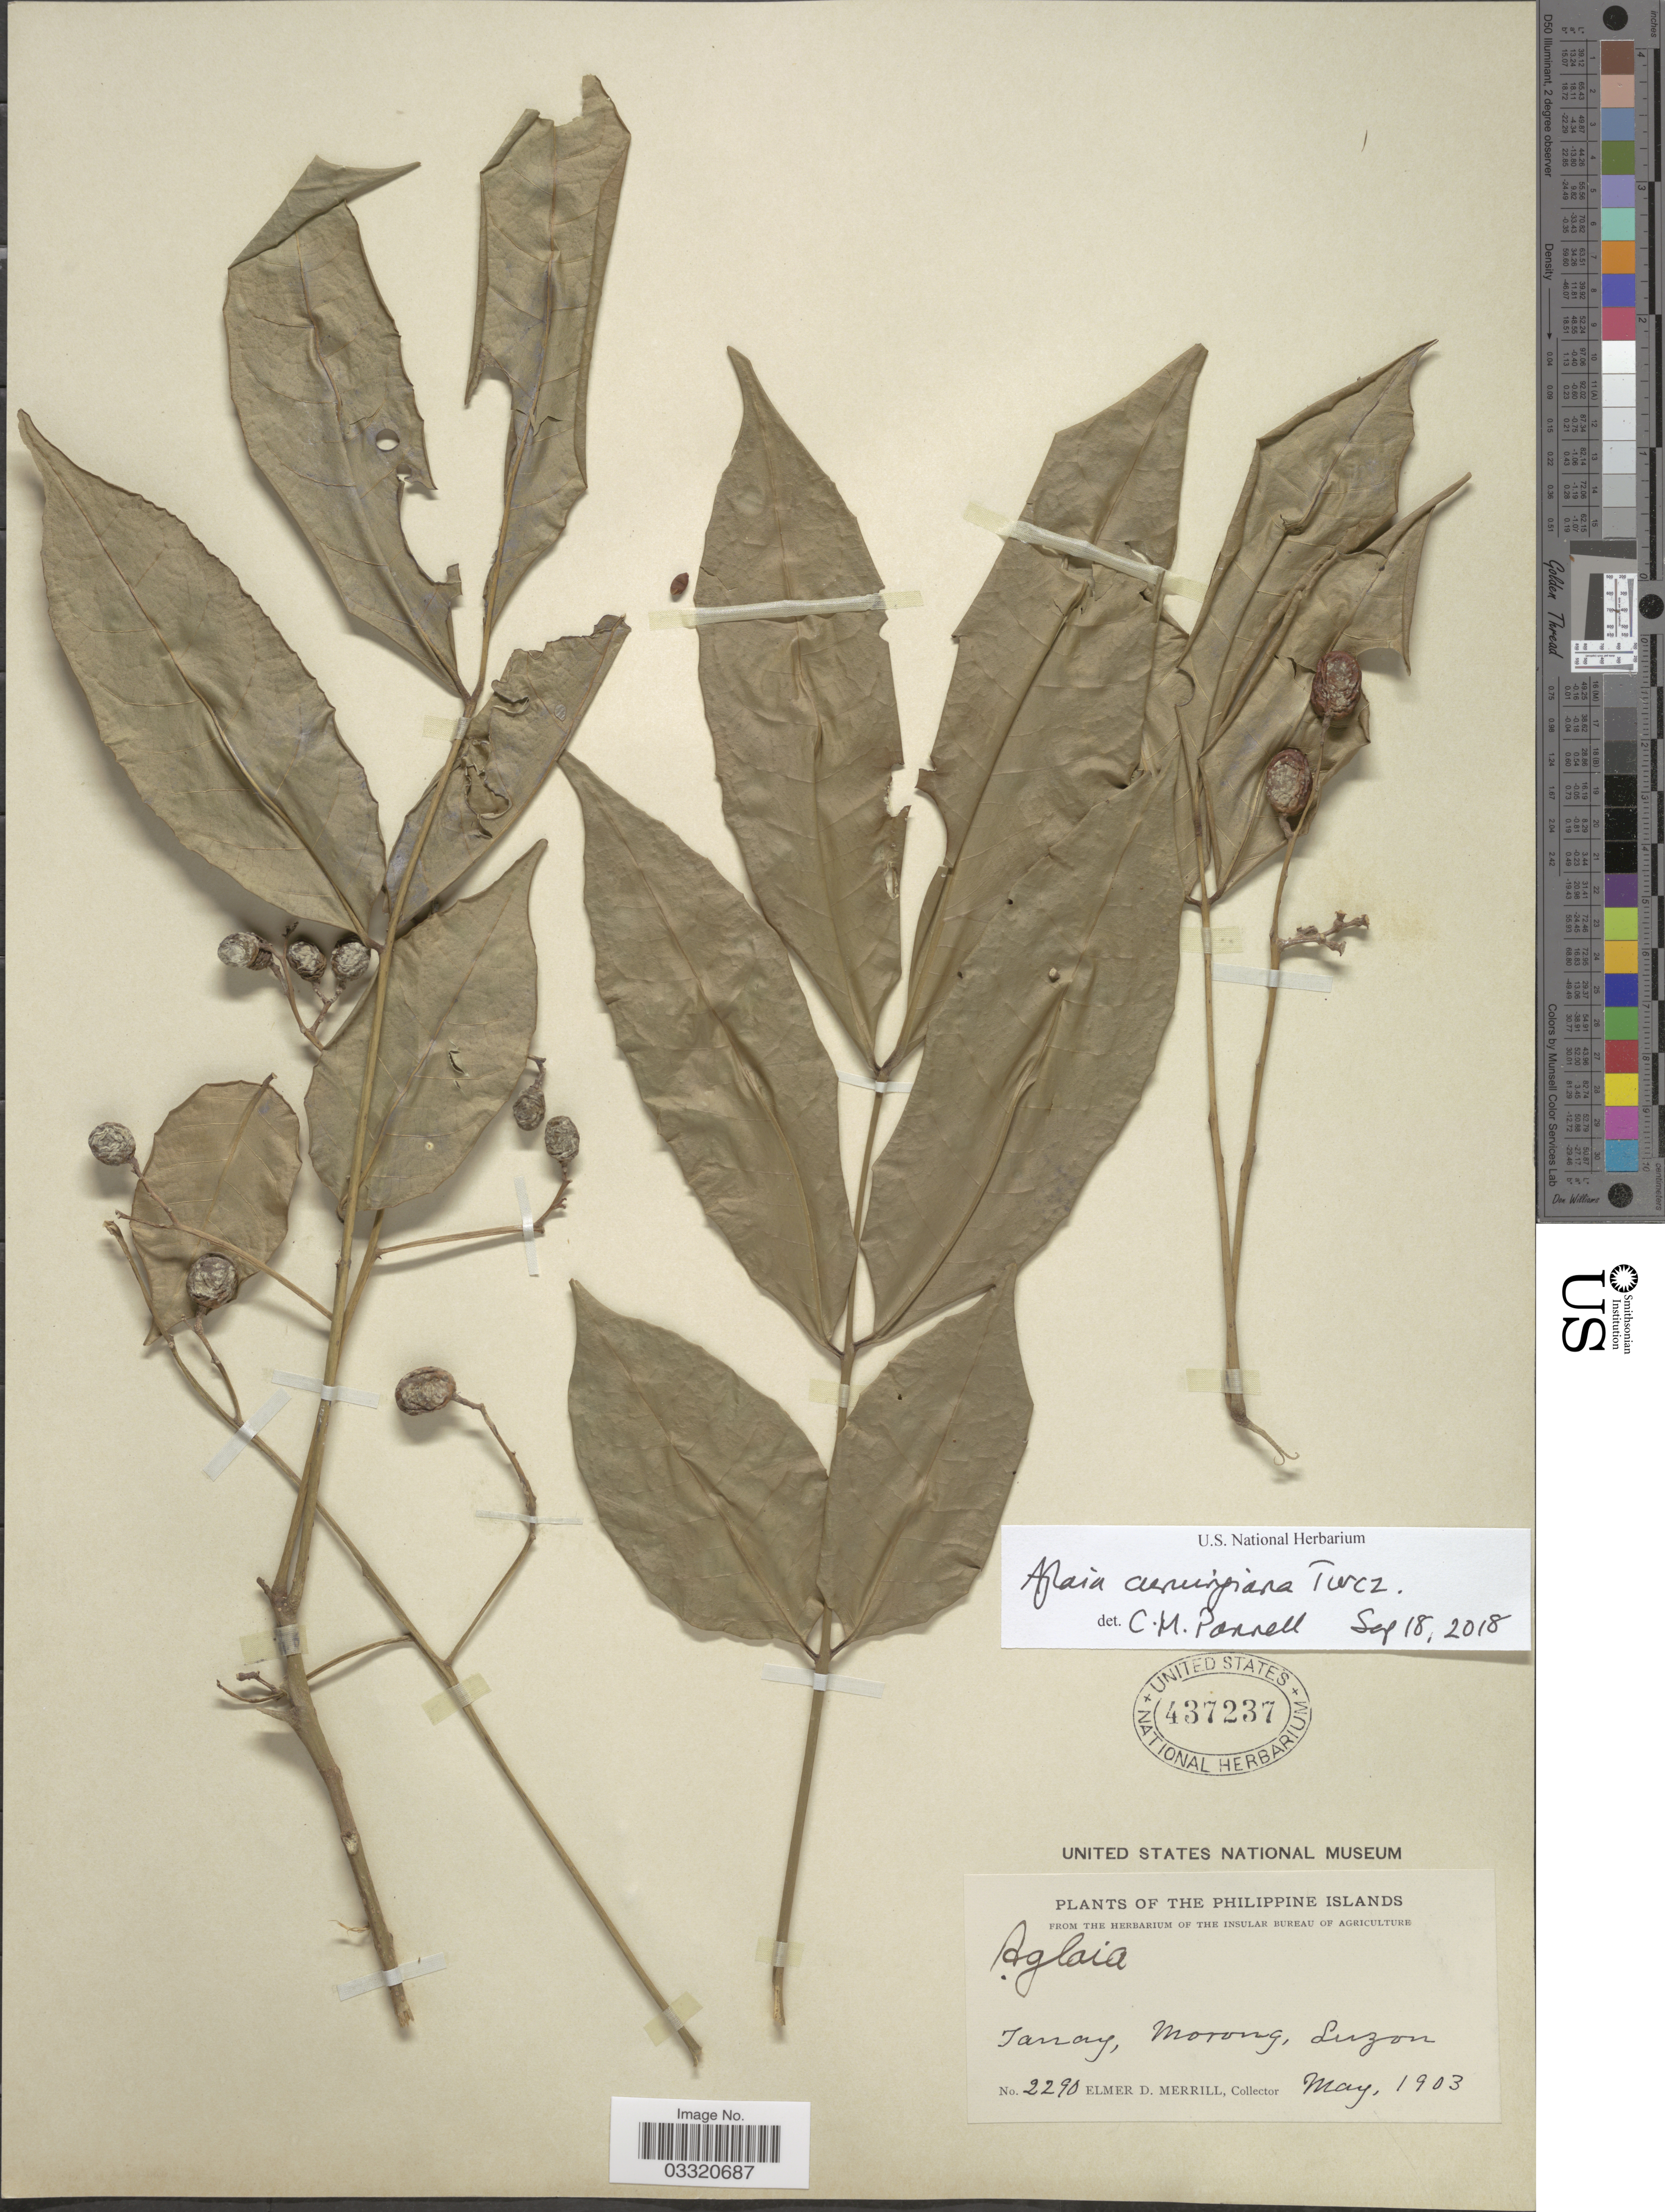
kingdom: Plantae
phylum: Tracheophyta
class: Magnoliopsida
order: Sapindales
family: Meliaceae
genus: Aglaia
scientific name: Aglaia cumingiana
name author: Turcz.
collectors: E. D. Merrill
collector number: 2290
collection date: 1903-05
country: Philippines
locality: The Philippine Islands. Tanay, Morong, Luzon.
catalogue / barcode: US 437237